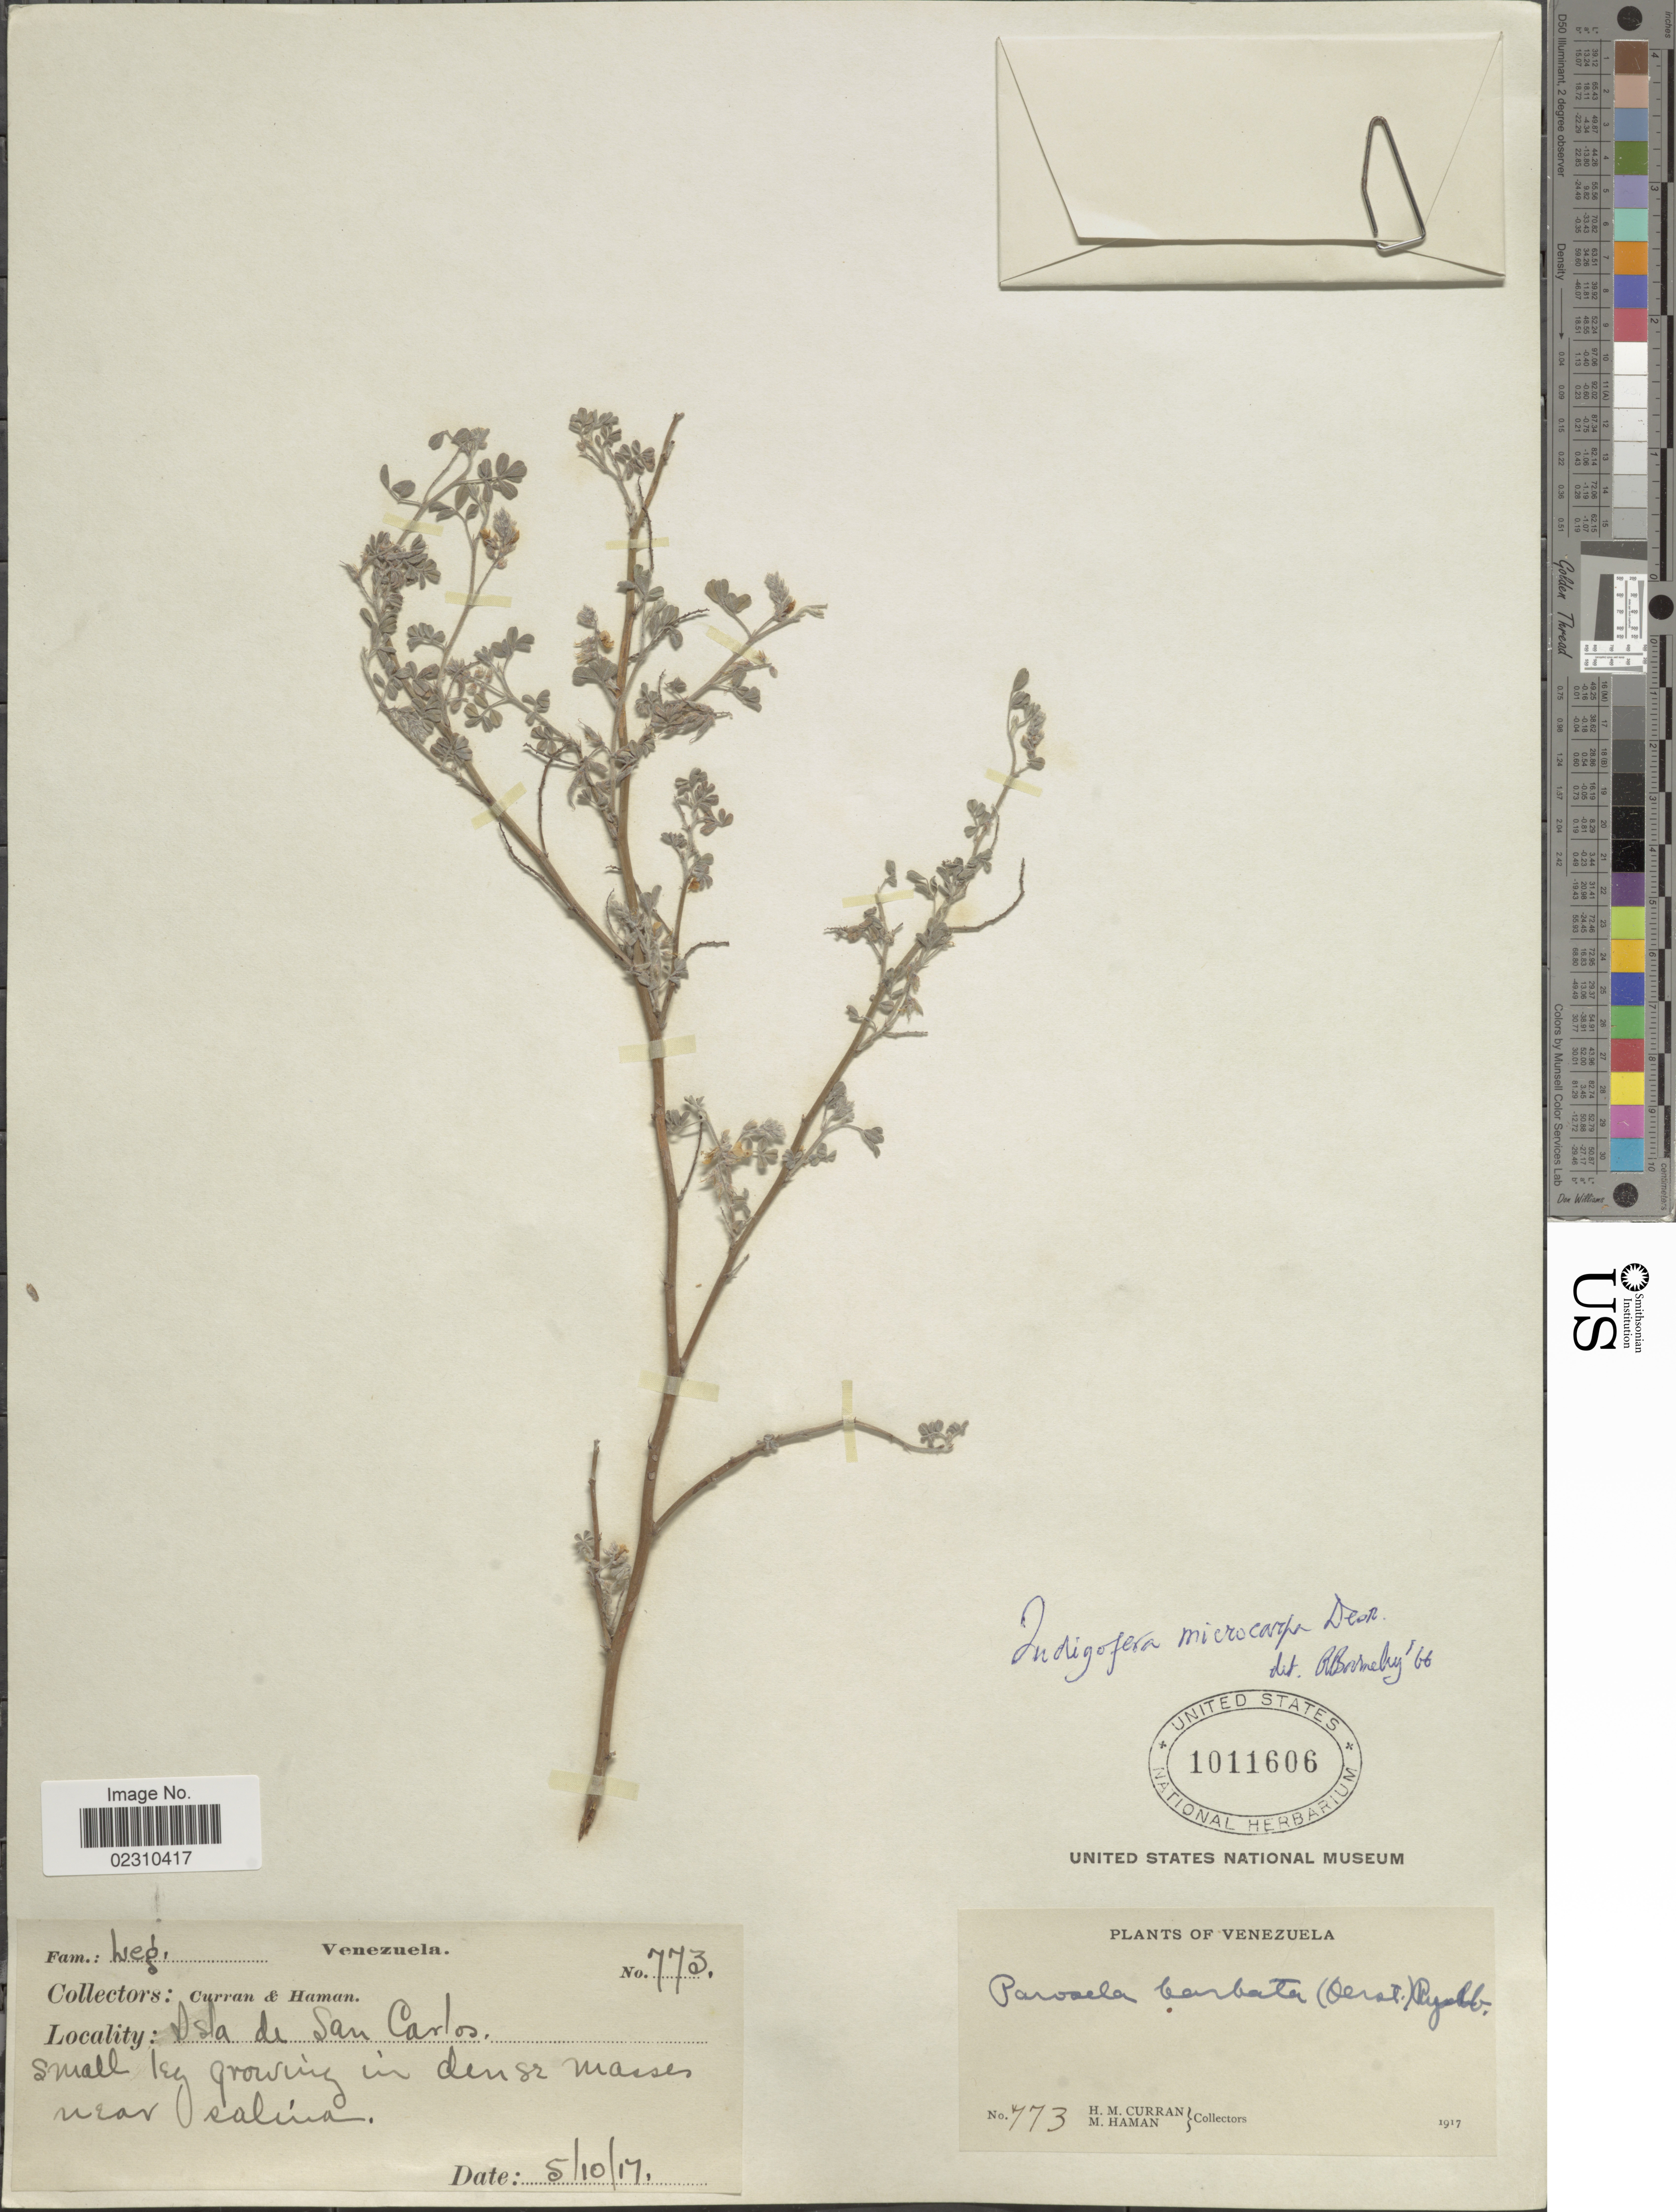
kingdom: Plantae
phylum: Tracheophyta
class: Magnoliopsida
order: Fabales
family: Fabaceae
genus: Indigofera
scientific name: Indigofera microcarpa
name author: Desv.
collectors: H. M. Curran & M. Haman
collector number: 773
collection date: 1917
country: Venezuela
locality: Isla de San Carlos. Venezuela.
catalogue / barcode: US 1011606